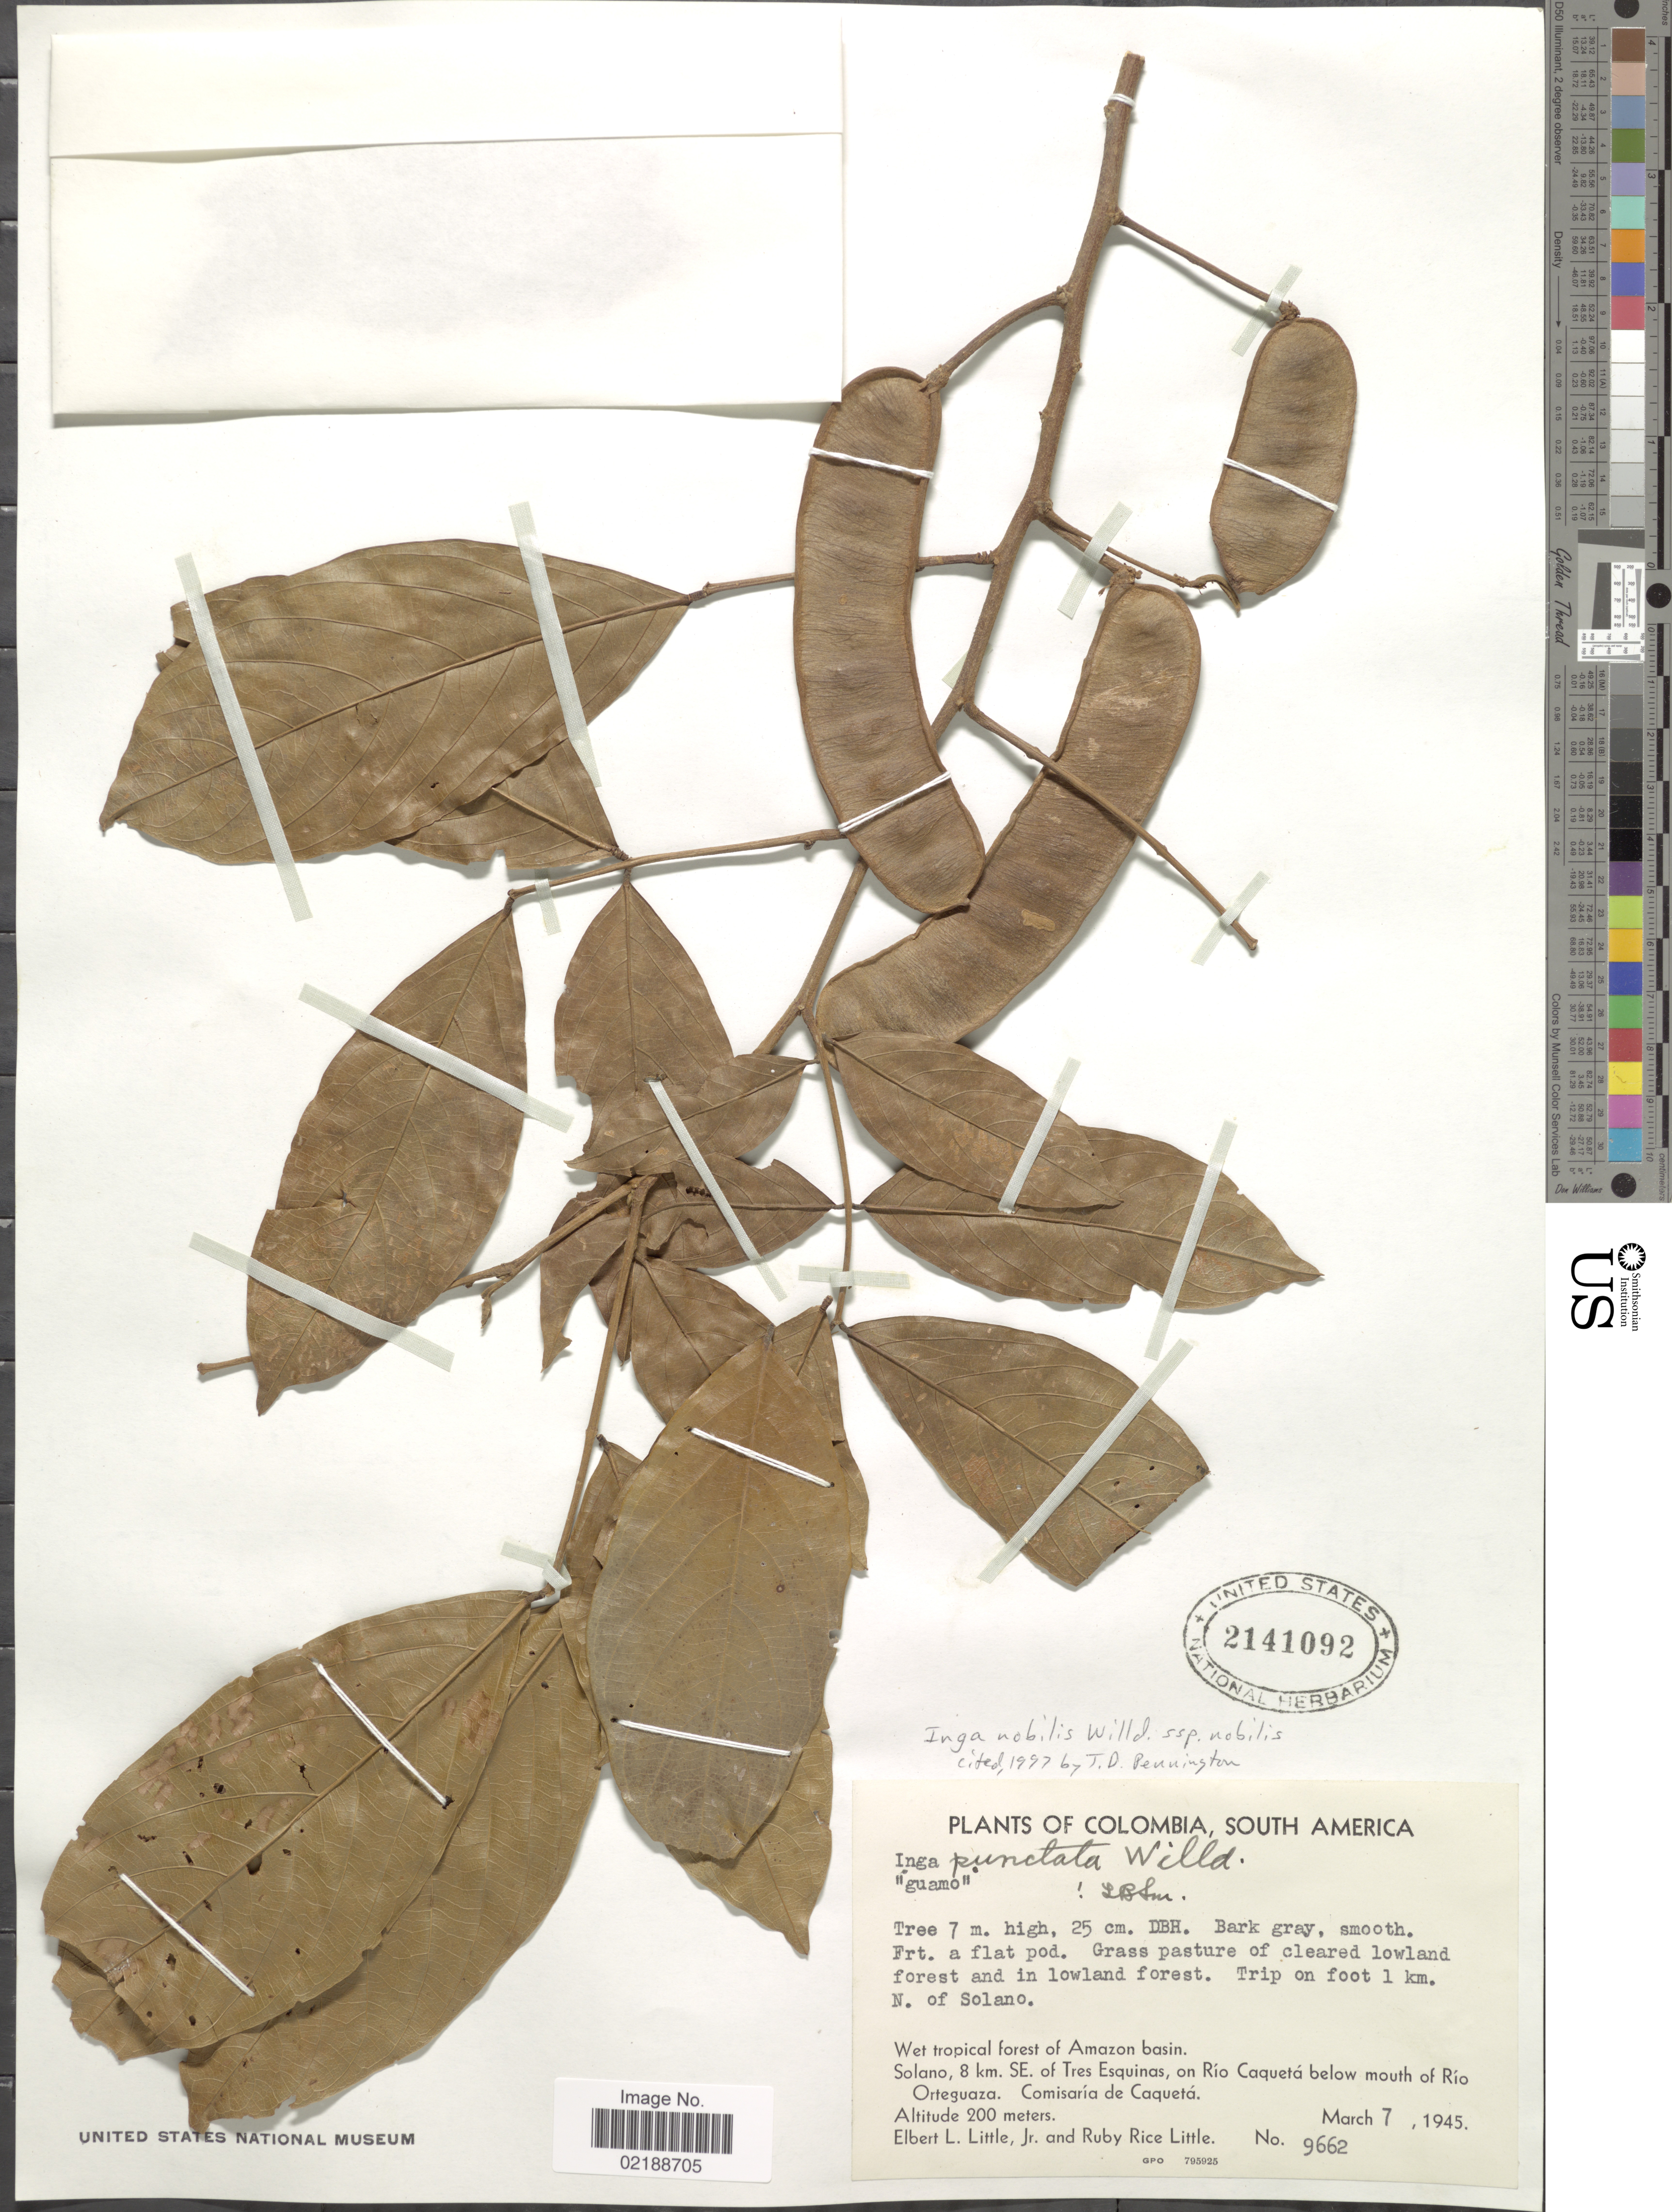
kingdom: Plantae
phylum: Tracheophyta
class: Magnoliopsida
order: Fabales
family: Fabaceae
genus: Inga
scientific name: Inga nobilis subsp. nobilis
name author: Willd.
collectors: E. L. Little & R. R. Little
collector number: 9662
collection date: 1945-03-07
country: Colombia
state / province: Caquetá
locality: Grass pasture of cleared lowland forest and in lowland forest. Trip on foot 1 km N of Solano, Wet tropical forest of Amazon basin. Solano, 8 km SE of Tres Esquinas, on Río Caquetá below mouth of Río Orteguaza. Comisaría de Caquetá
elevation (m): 200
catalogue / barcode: US 2141092